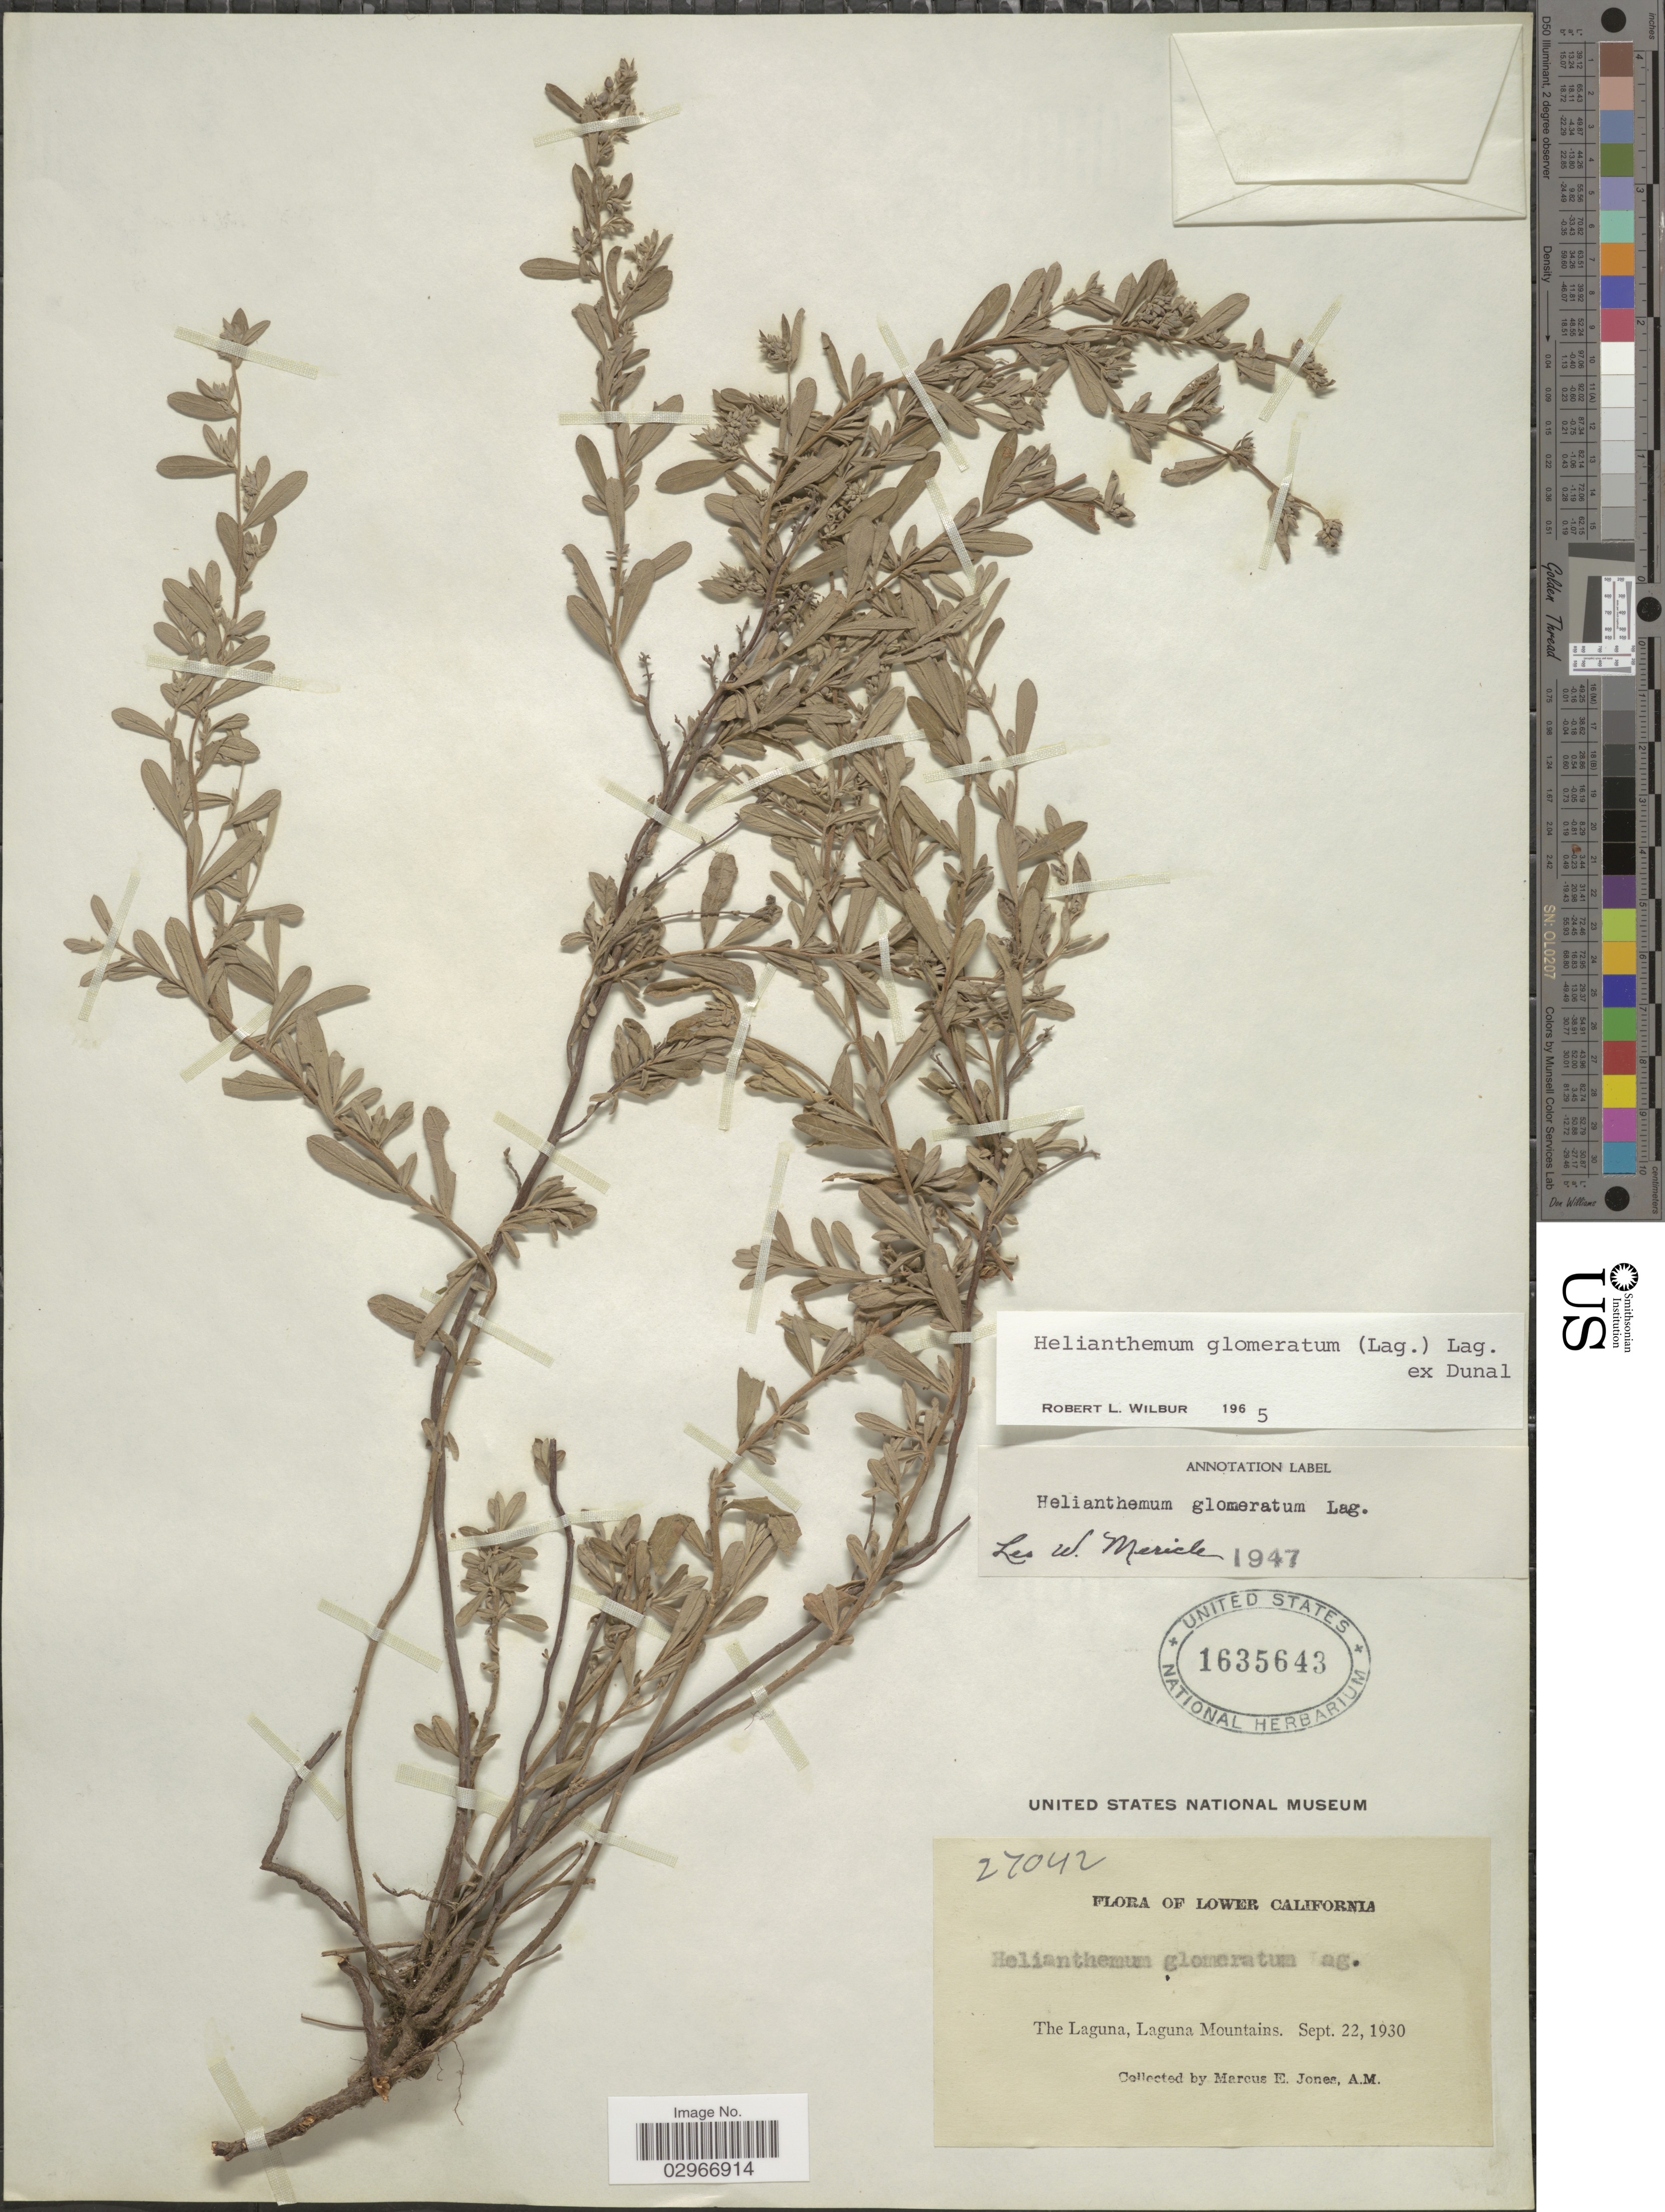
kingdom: Plantae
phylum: Tracheophyta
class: Magnoliopsida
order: Malvales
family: Cistaceae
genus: Helianthemum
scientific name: Helianthemum glomeratum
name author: (Lag.) Lag. ex Dunal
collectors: M. E. Jones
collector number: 27042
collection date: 1930-09-22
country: Mexico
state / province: Baja California Norte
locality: Lower California. The Laguna, Laguna Mountains.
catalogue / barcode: US 1635643